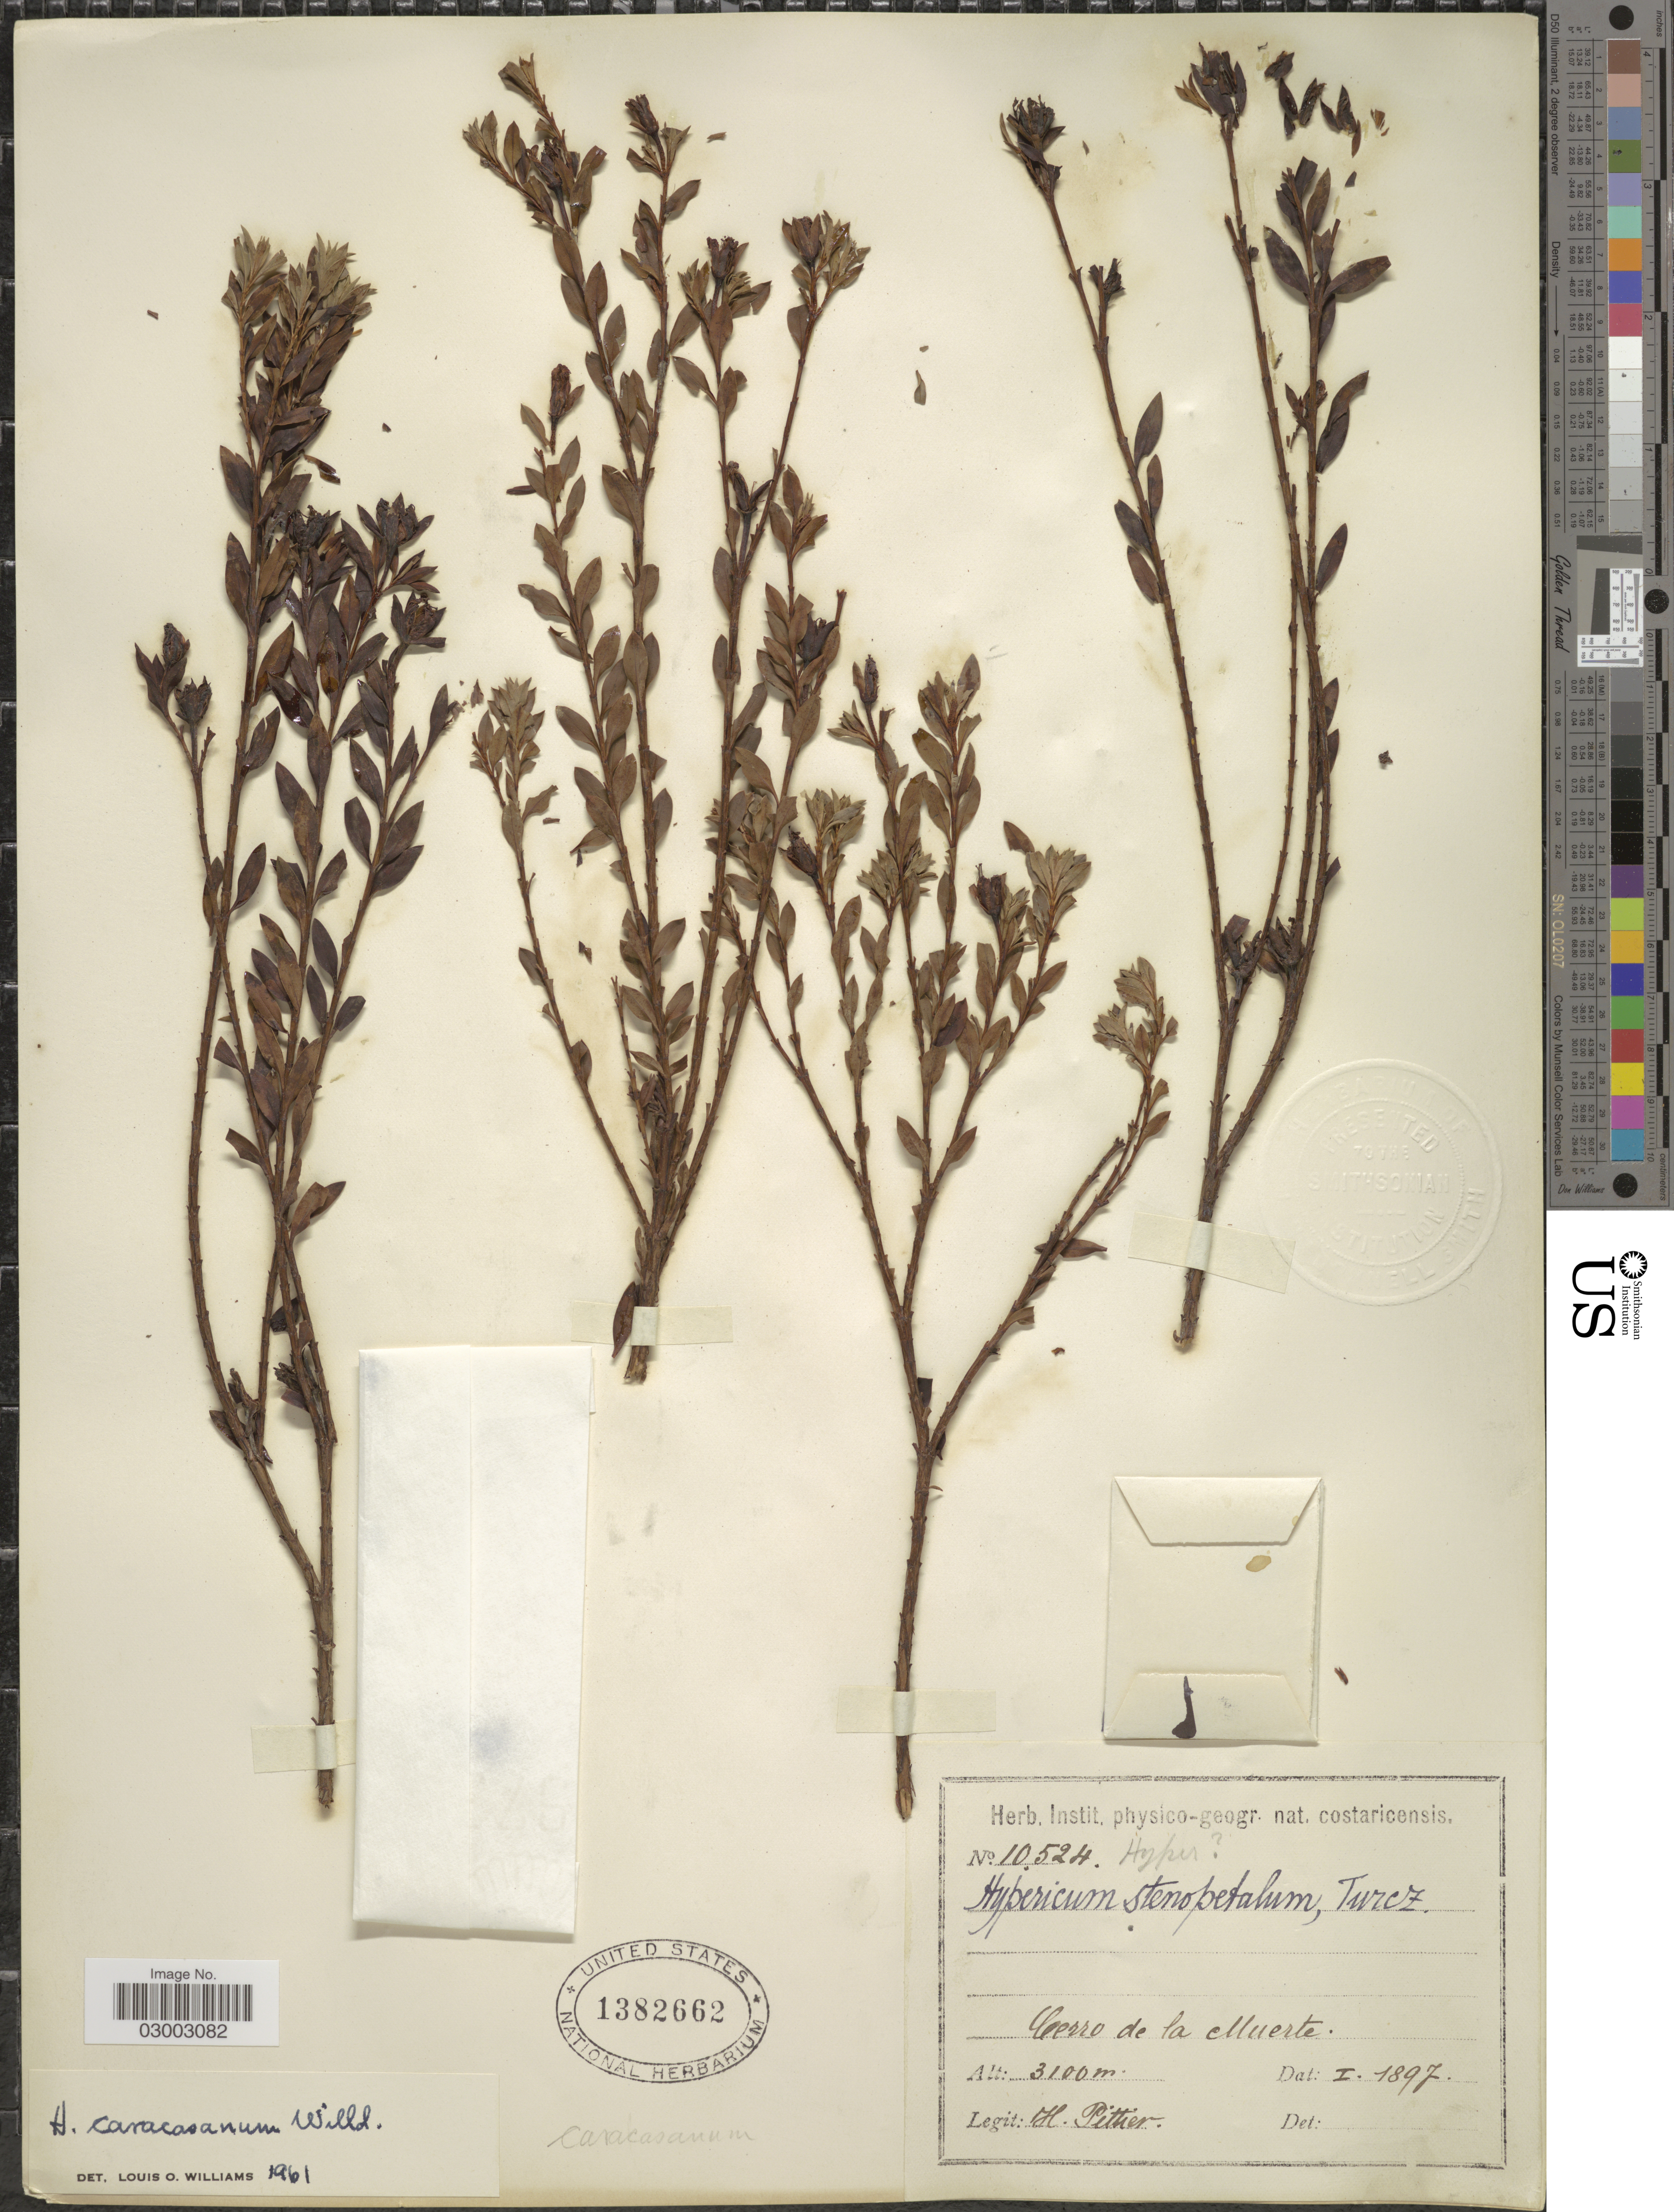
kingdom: Plantae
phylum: Tracheophyta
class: Magnoliopsida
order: Malpighiales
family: Hypericaceae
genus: Hypericum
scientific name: Hypericum caracasanum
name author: Willd.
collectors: H. F. Pittier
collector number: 10524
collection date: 1897-01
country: Costa Rica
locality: Cerro de la Muerte.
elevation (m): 3100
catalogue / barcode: US 1382662